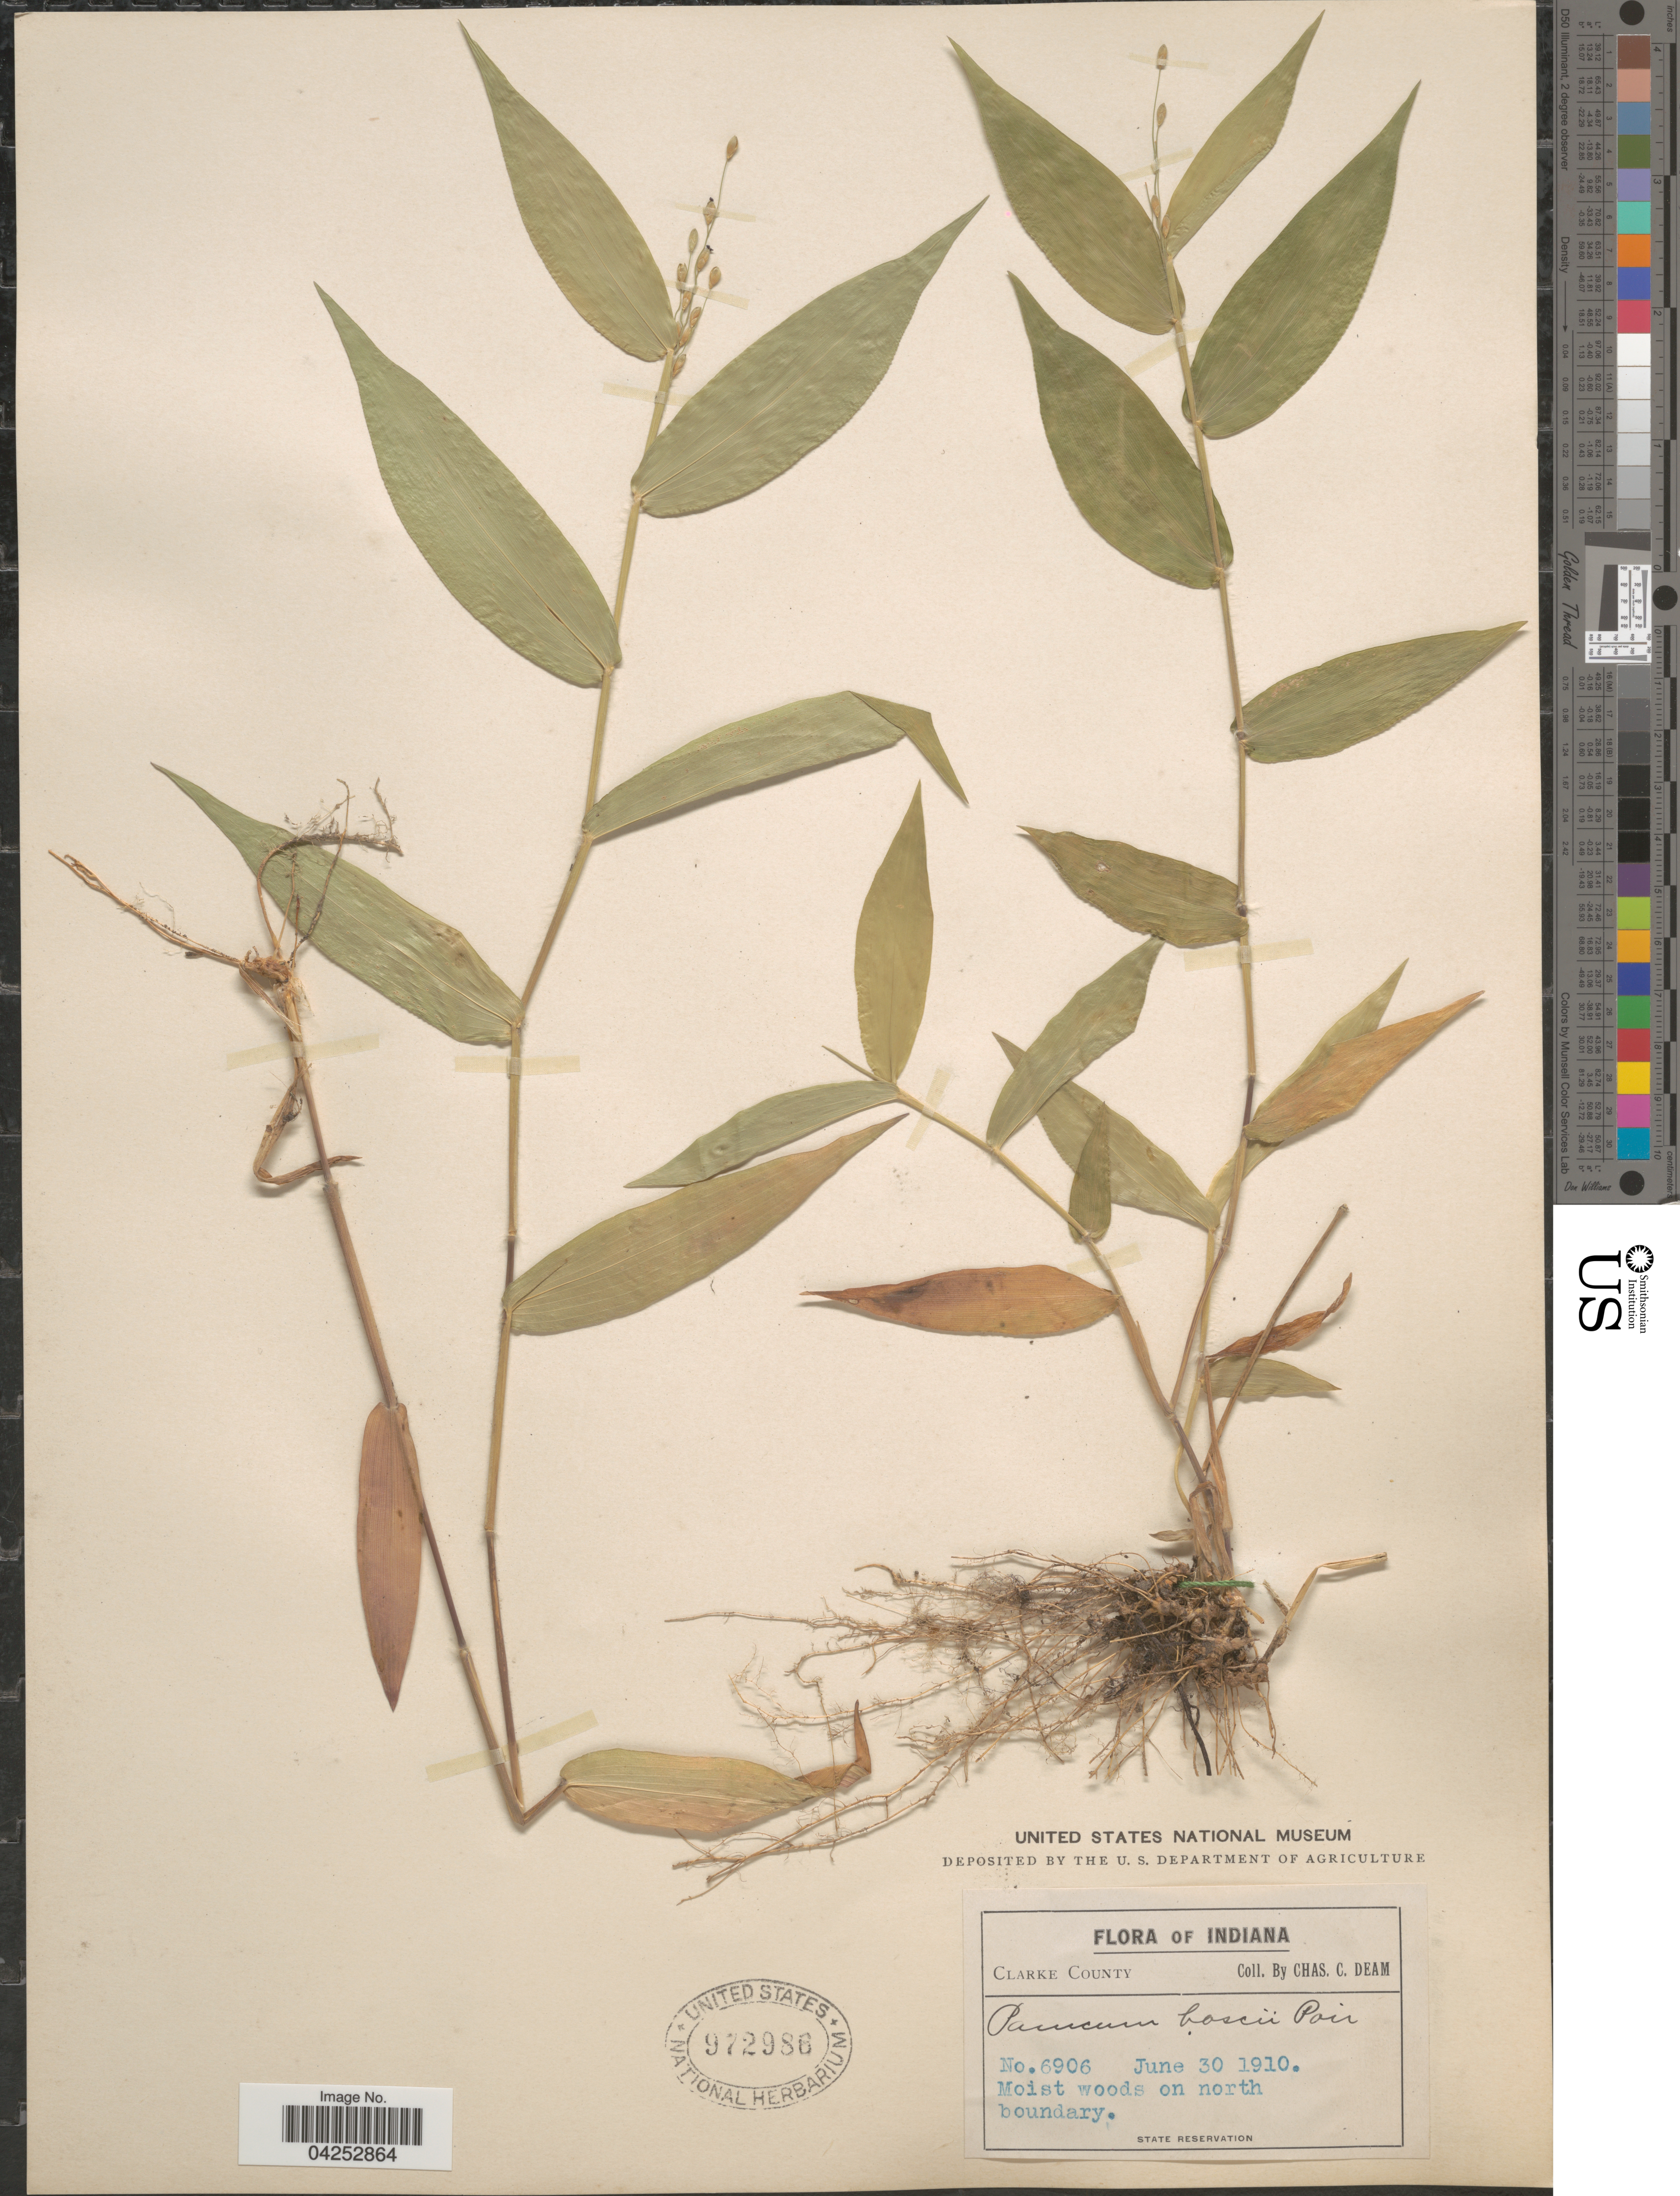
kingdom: Plantae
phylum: Tracheophyta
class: Liliopsida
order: Poales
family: Poaceae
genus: Dichanthelium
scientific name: Dichanthelium boscii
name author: (Poir.) Gould & C.A. Clark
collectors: C. C. Deam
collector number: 6906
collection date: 1910-06-30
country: United States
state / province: Indiana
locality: Clarke County. Moist woods on north boundary.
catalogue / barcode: US 972986